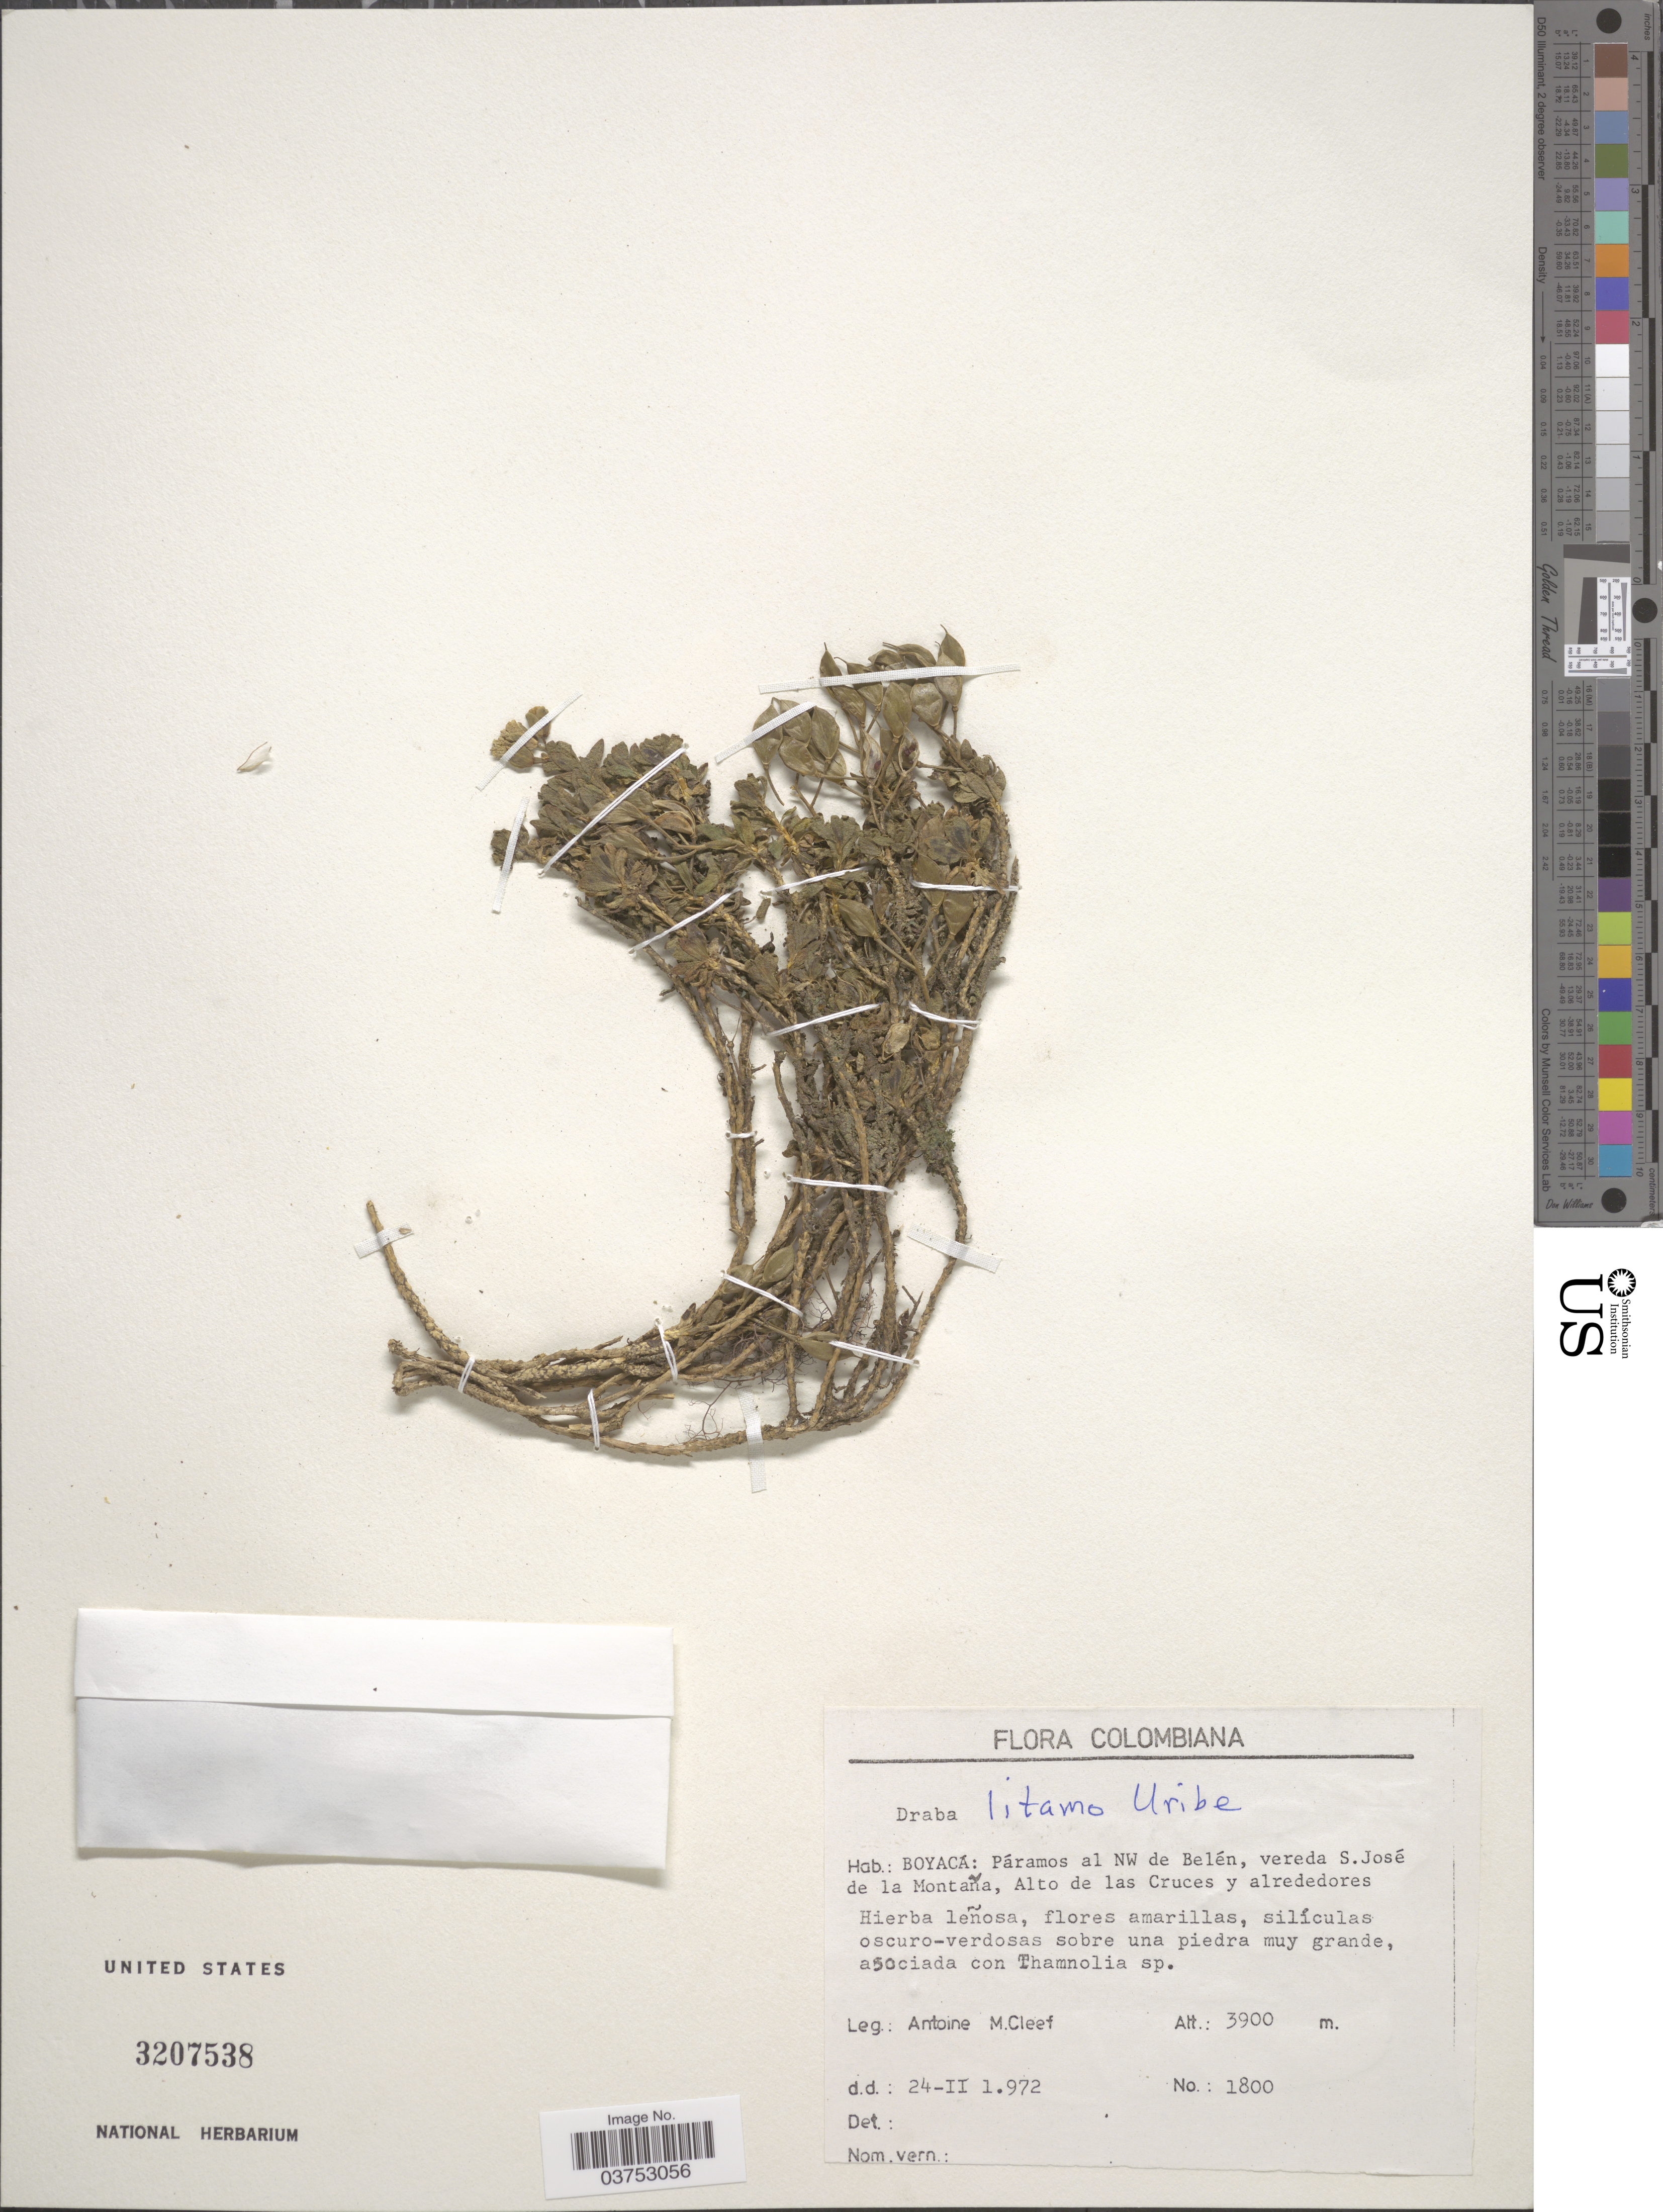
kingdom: Plantae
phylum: Tracheophyta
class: Magnoliopsida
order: Brassicales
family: Brassicaceae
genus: Draba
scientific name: Draba litamo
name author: L. Uribe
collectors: A. M. Cleef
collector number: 1800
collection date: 1972-02-24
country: Colombia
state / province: Boyacá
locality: Páramos al NW de Belén, vereda S. José de la Montaña, Alto de las Cruces y alrededores.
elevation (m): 3900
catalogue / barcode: US 3207538